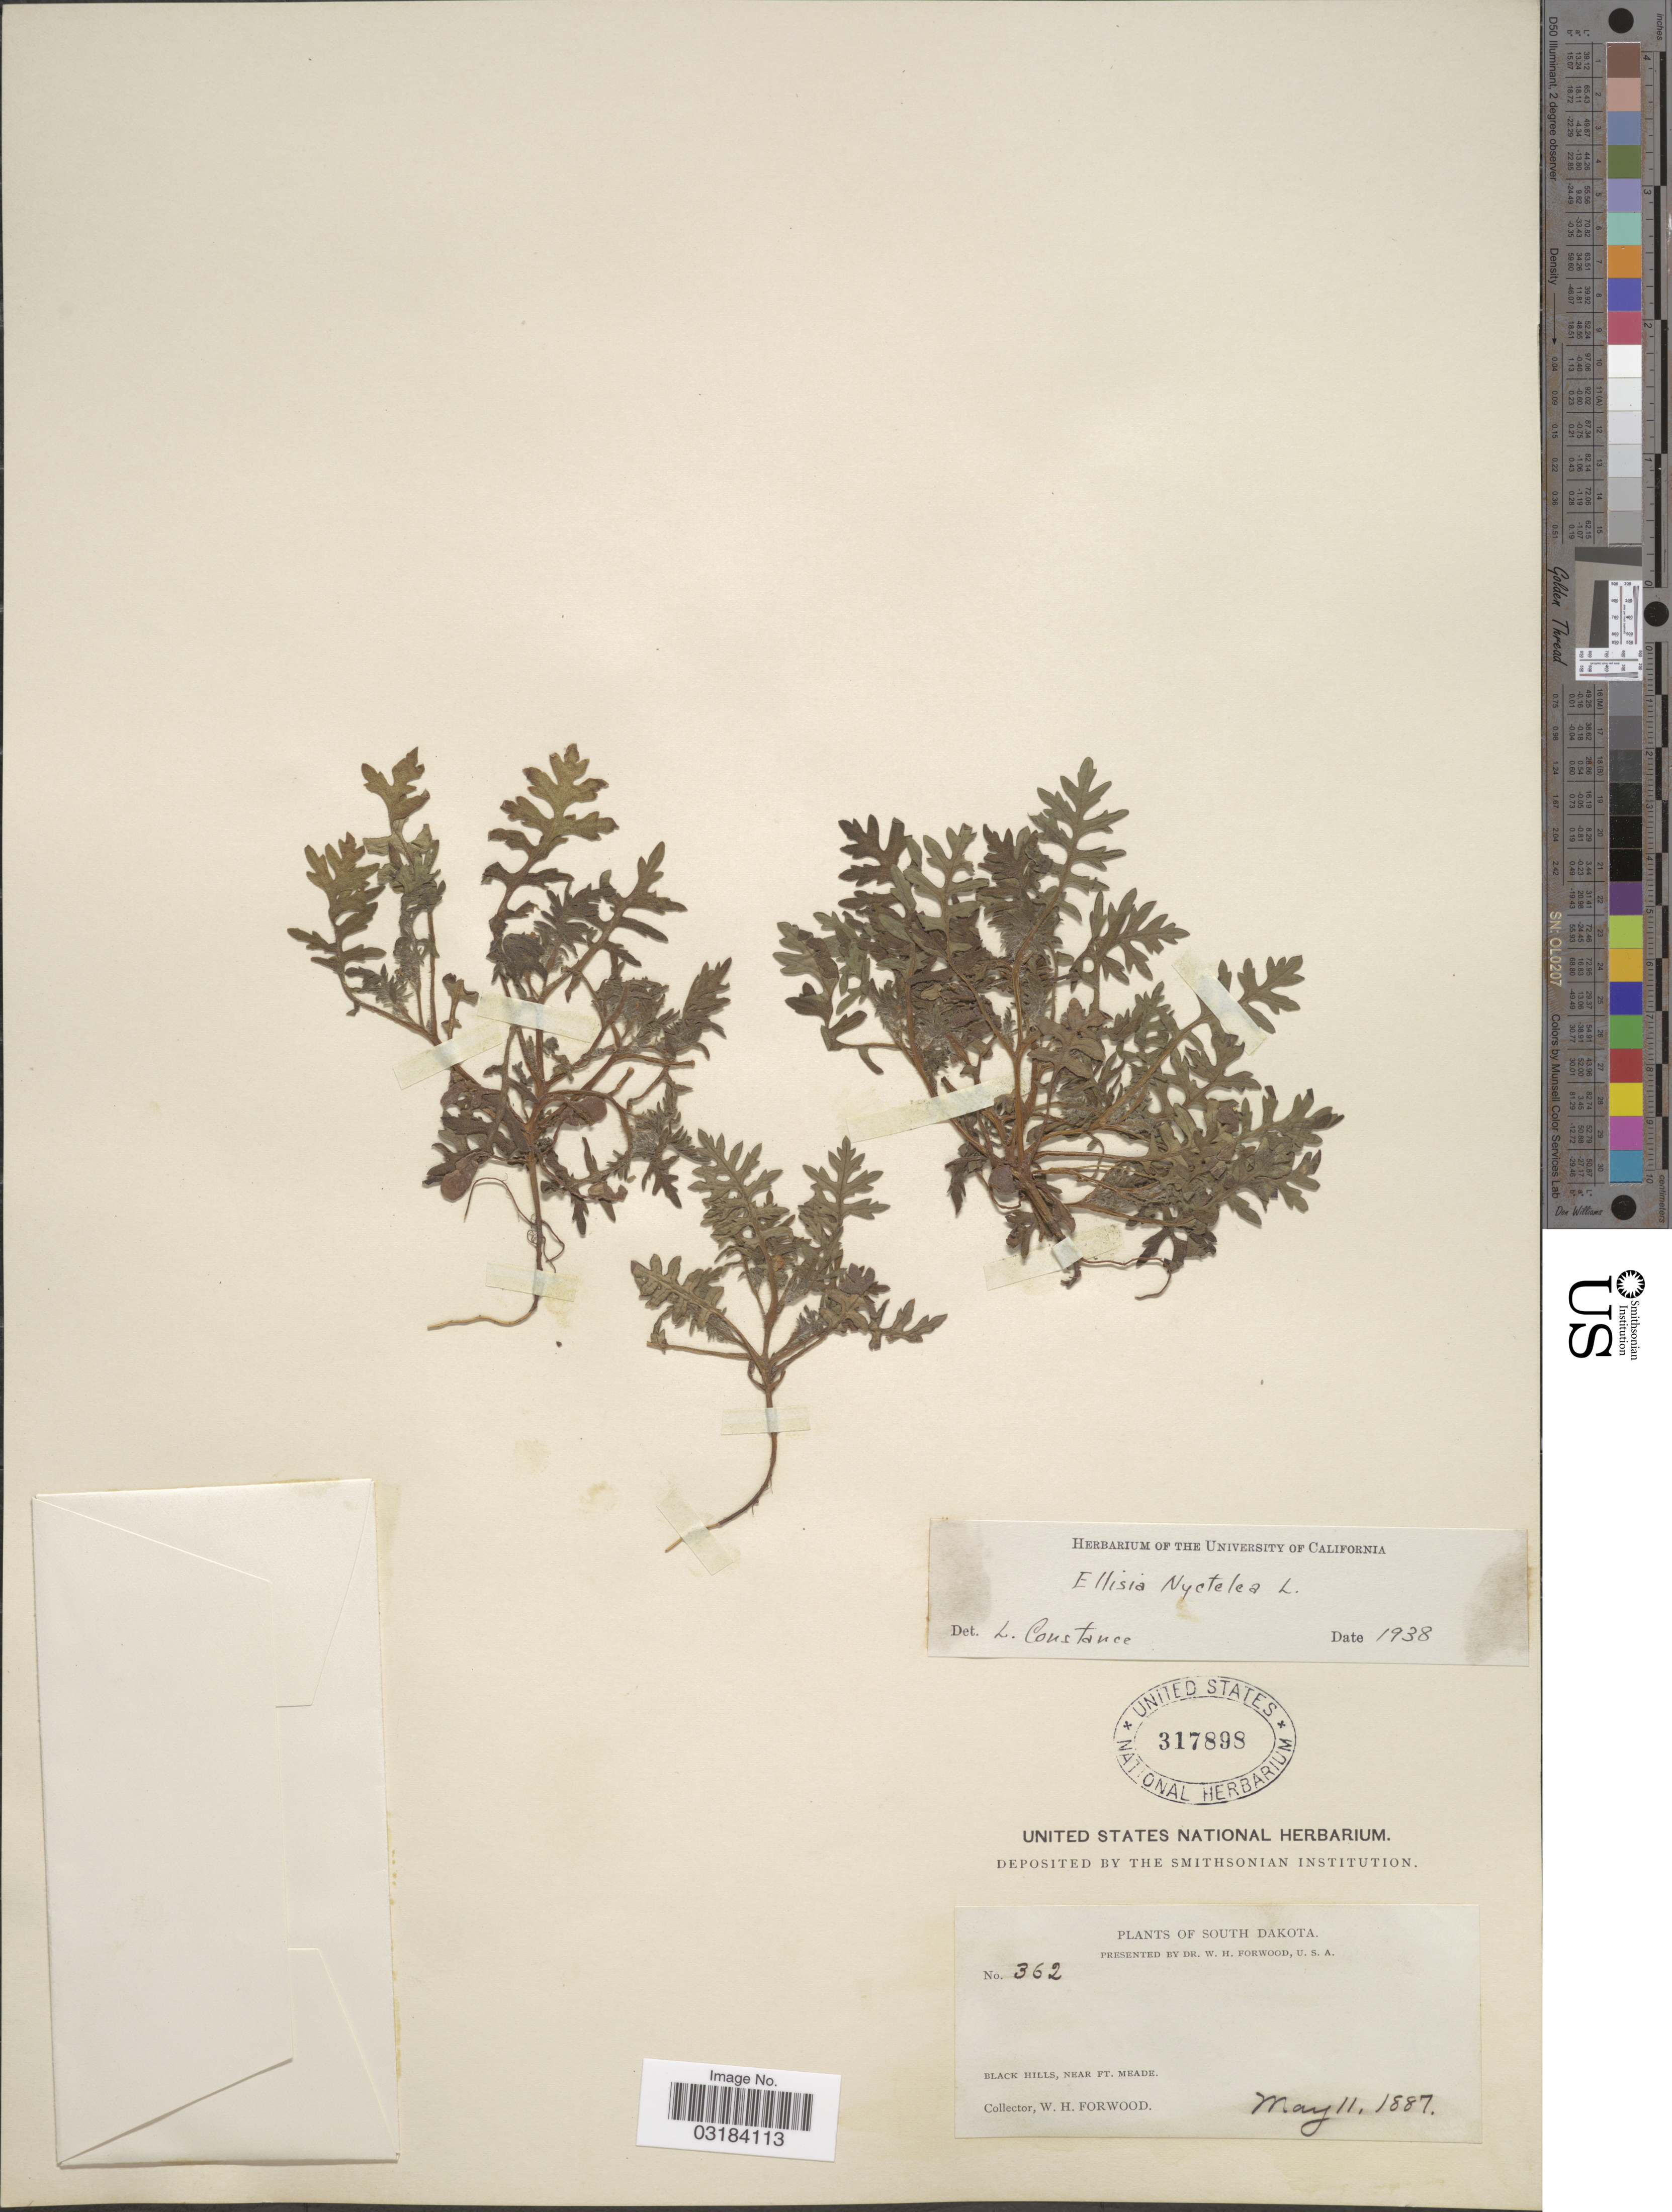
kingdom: Plantae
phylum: Tracheophyta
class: Magnoliopsida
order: Boraginales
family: Hydrophyllaceae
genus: Ellisia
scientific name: Ellisia nyctelea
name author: L.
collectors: W. Forwood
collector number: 362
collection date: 1887-05-11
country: United States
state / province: South Dakota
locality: Black Hills, near Ft. Meade.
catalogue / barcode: US 317898